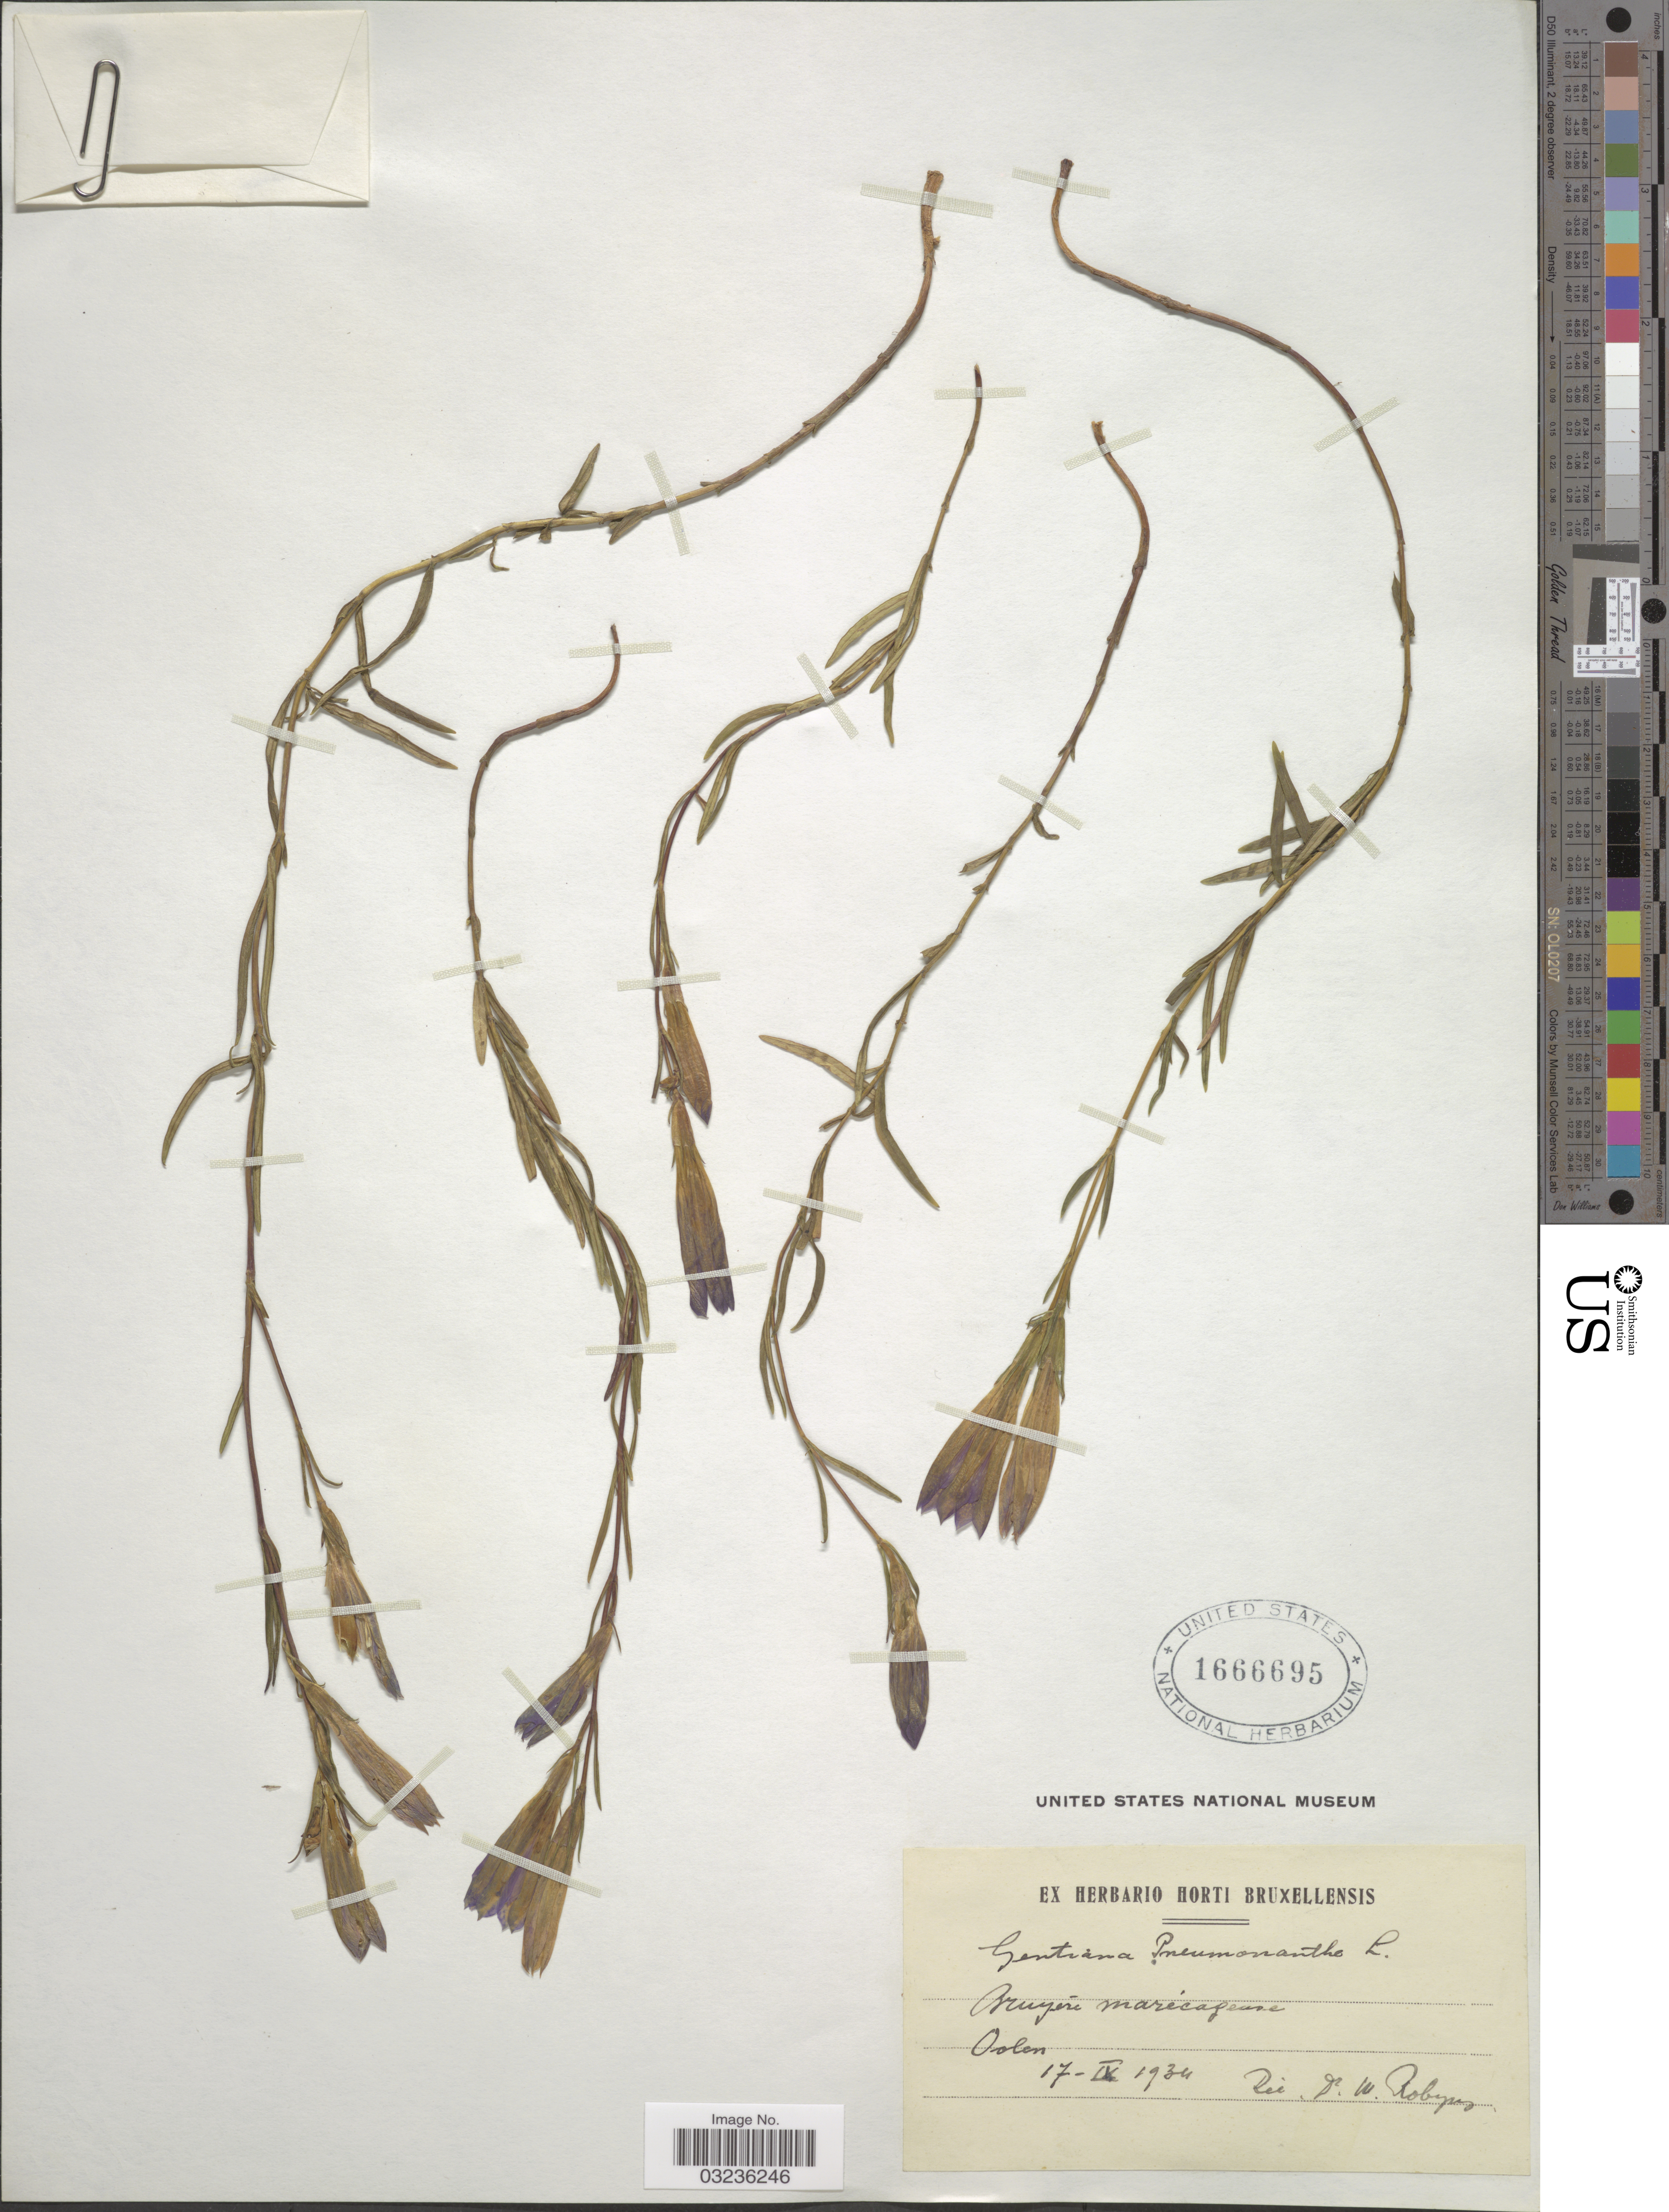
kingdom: Plantae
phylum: Tracheophyta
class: Magnoliopsida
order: Gentianales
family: Gentianaceae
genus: Gentiana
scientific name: Gentiana pneumonanthe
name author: L.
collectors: W. Robyns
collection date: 1934-09-17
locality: Bruyere marécageuse, Oolen [interpreted].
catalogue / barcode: US 1666695